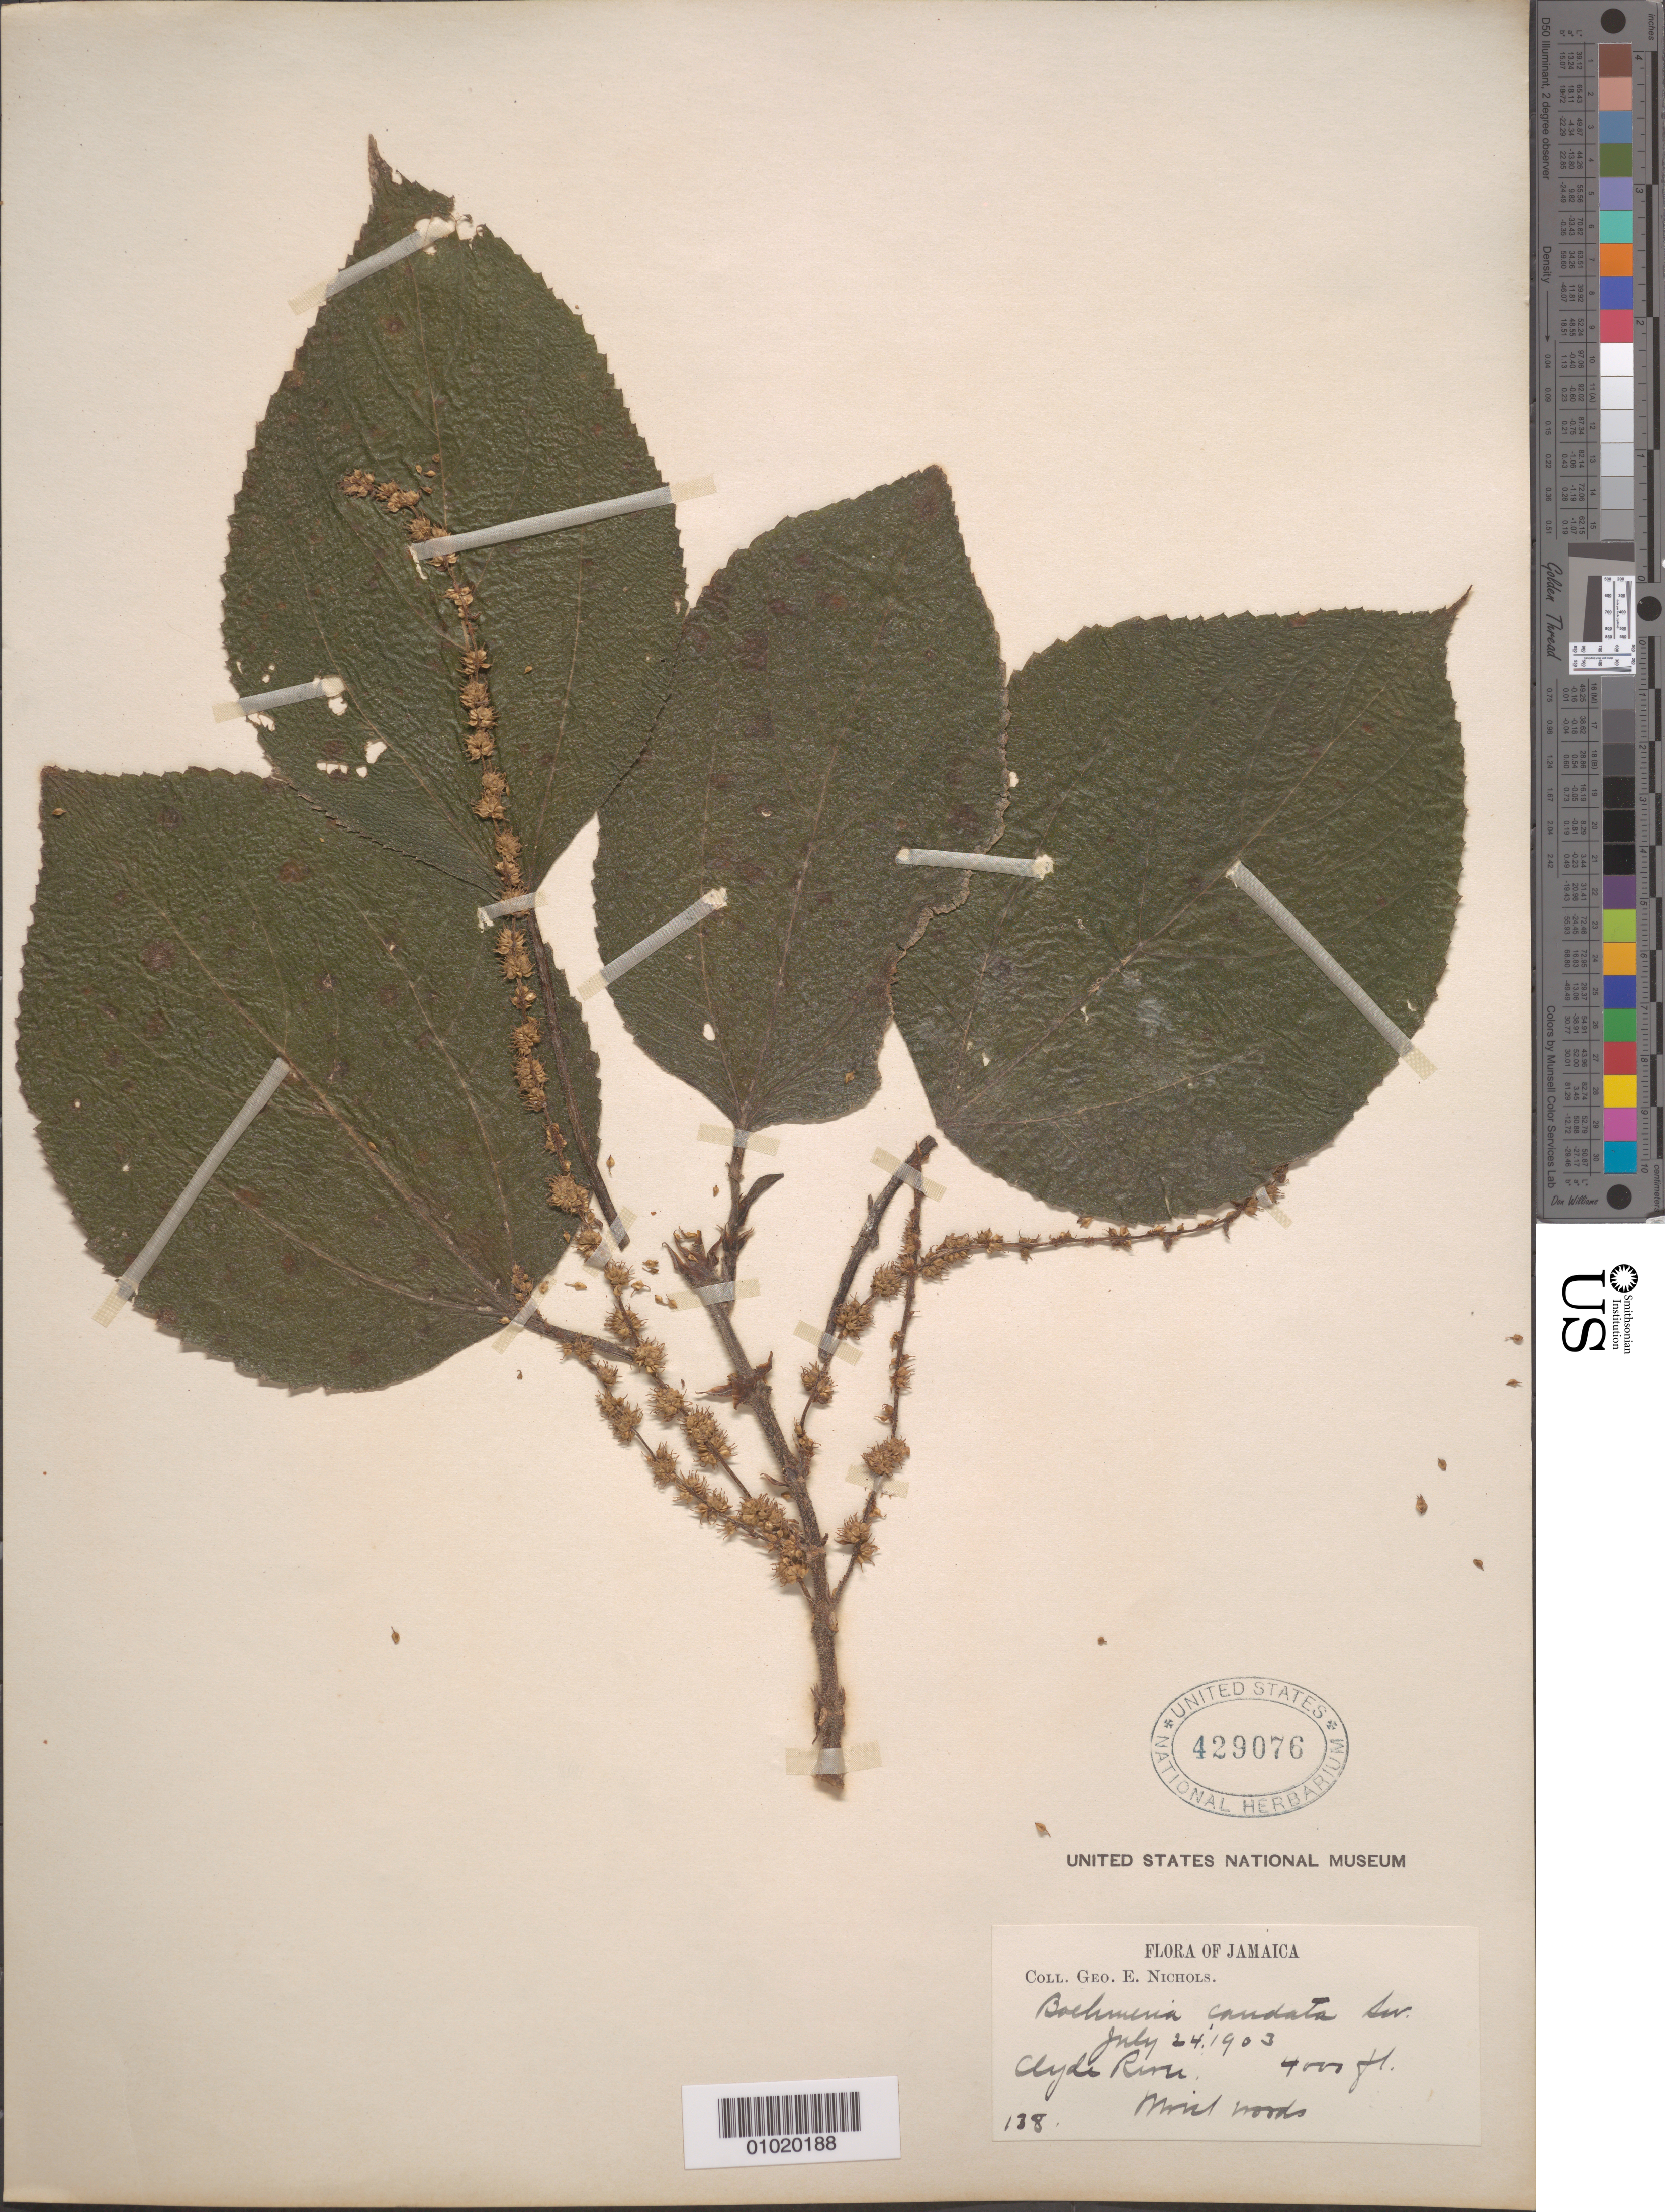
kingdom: Plantae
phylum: Tracheophyta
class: Magnoliopsida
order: Rosales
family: Urticaceae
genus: Boehmeria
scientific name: Boehmeria caudata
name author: Sw.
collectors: G. E. Nichols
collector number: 138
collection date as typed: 24 Jul 1903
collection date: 1903-07-24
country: Jamaica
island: Jamaica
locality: Clyde River. Moist woods.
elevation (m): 1219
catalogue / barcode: US 429076